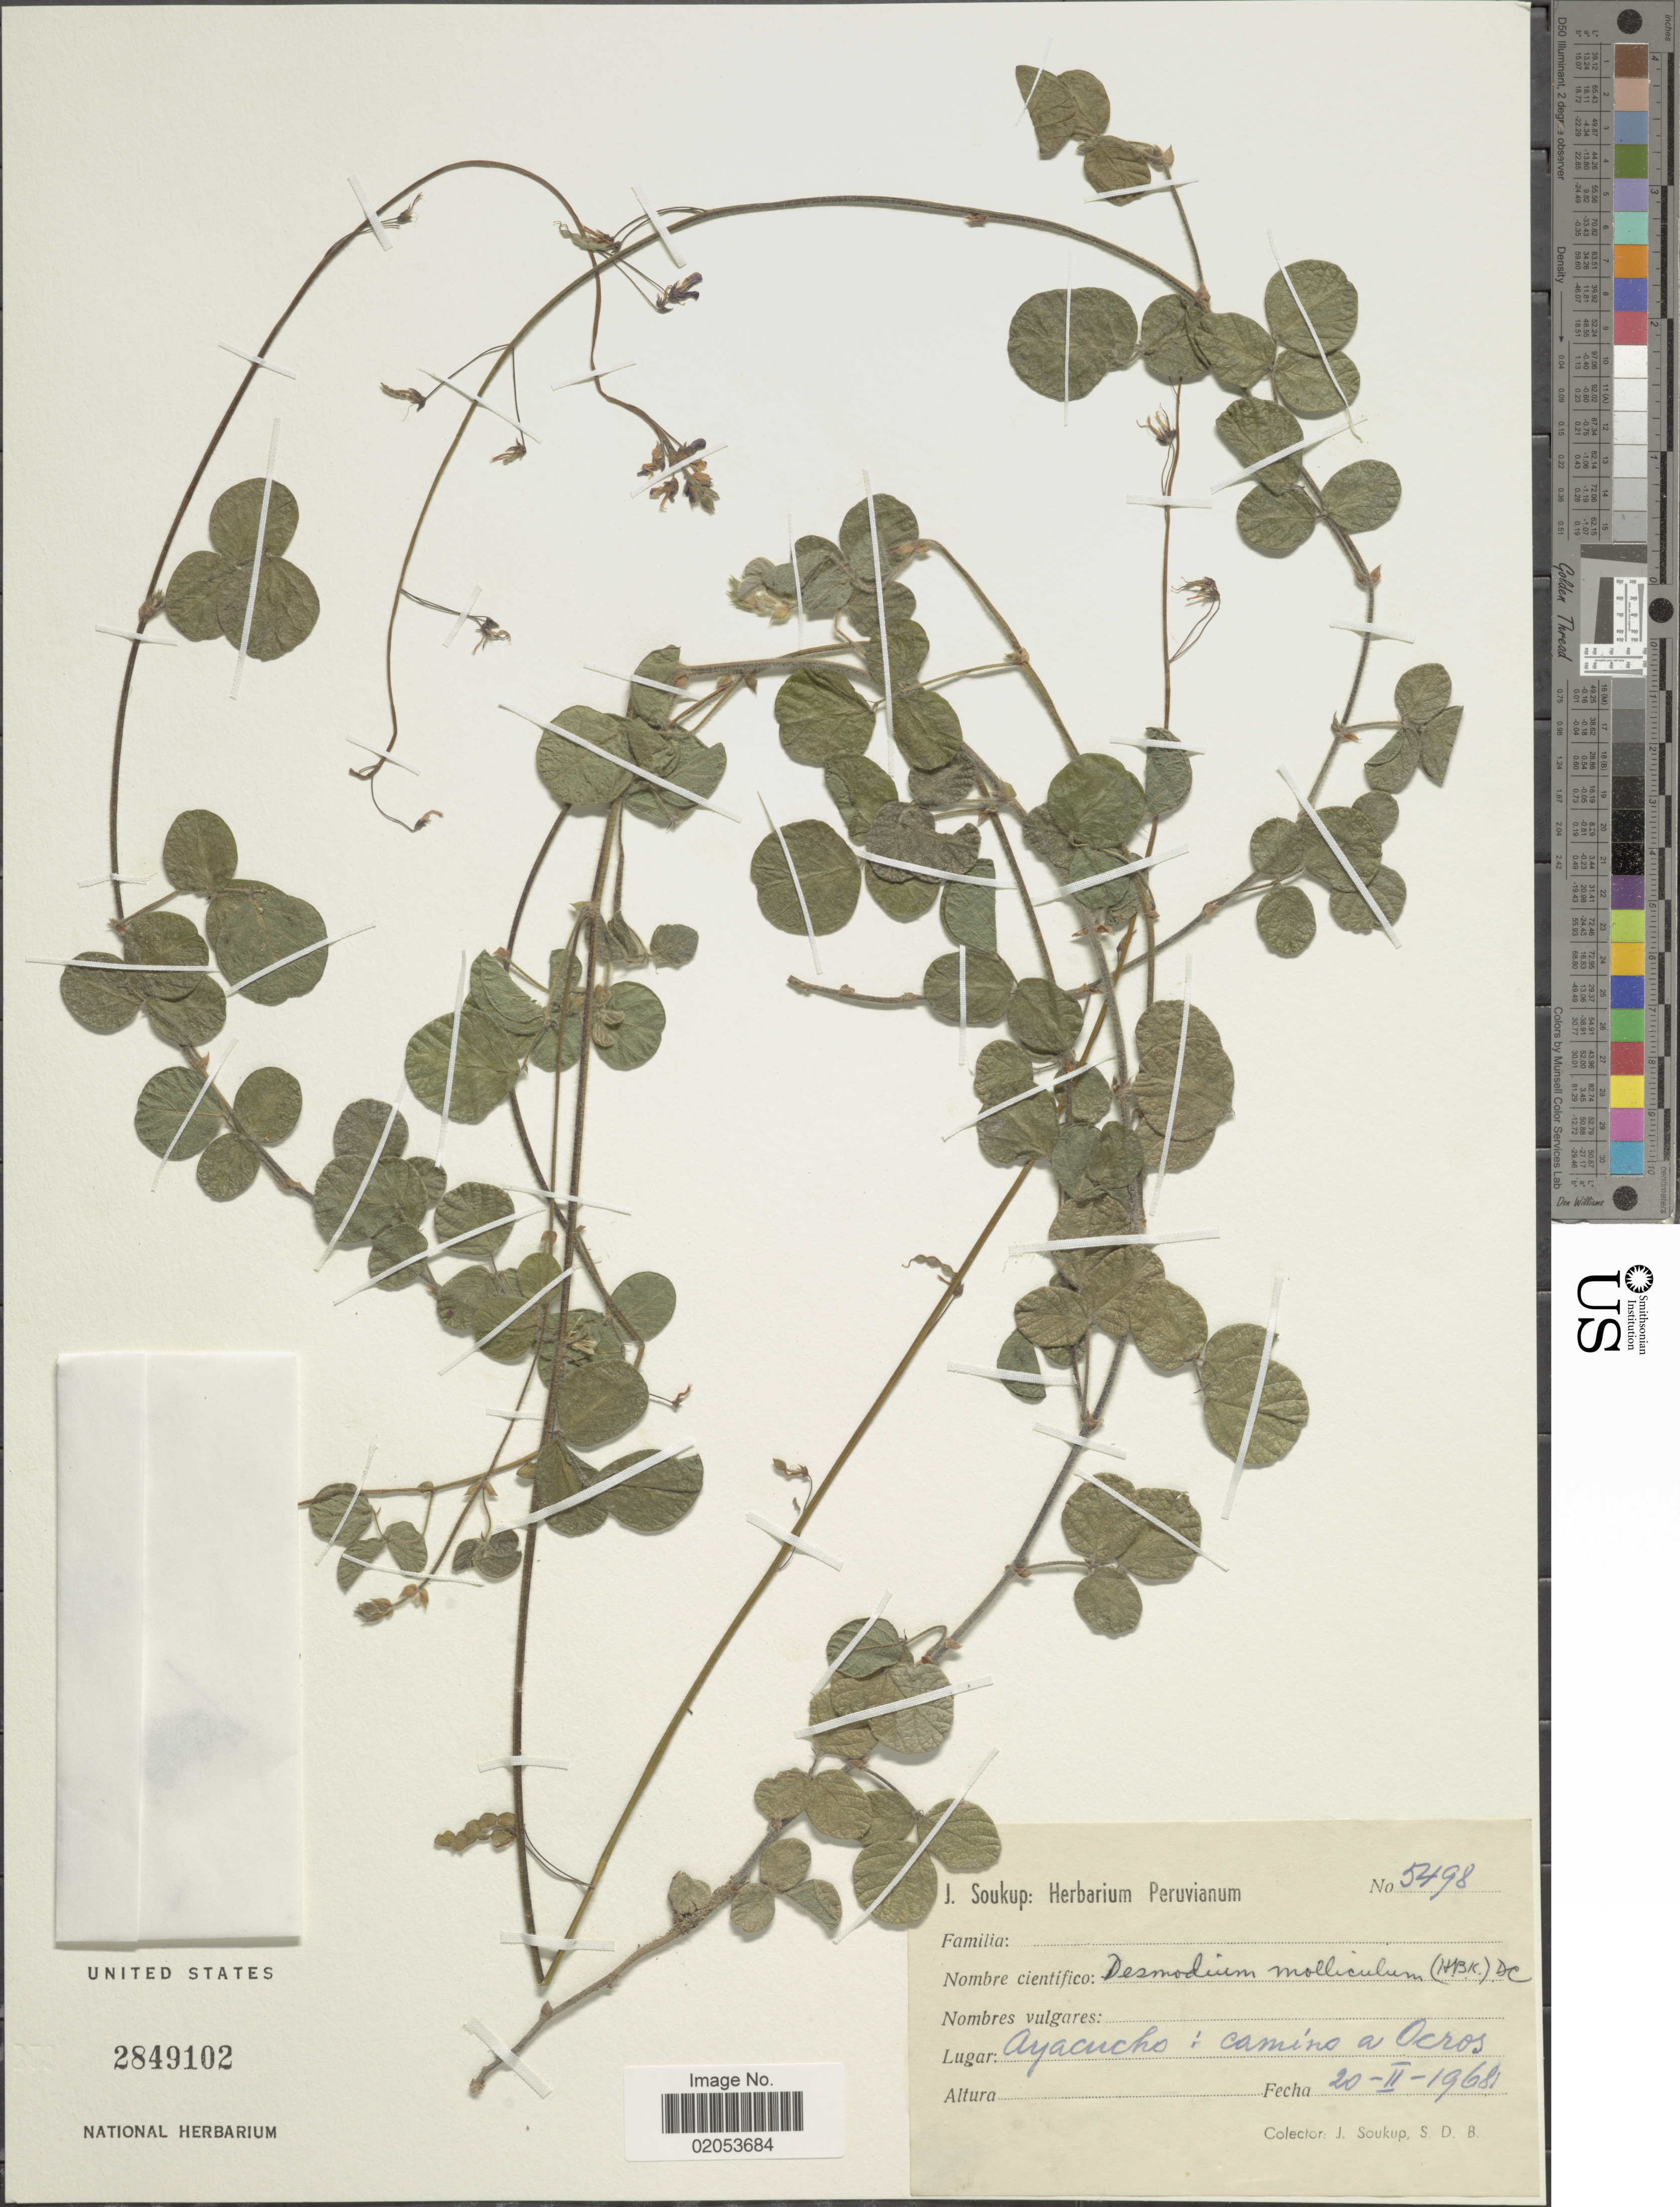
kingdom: Plantae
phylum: Tracheophyta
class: Magnoliopsida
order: Fabales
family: Fabaceae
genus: Desmodium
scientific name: Desmodium molliculum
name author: (Kunth) DC.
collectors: J. Soukup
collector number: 5498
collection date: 1968-02-20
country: Peru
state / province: Ayacucho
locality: Camino a Ocros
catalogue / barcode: US 2849102